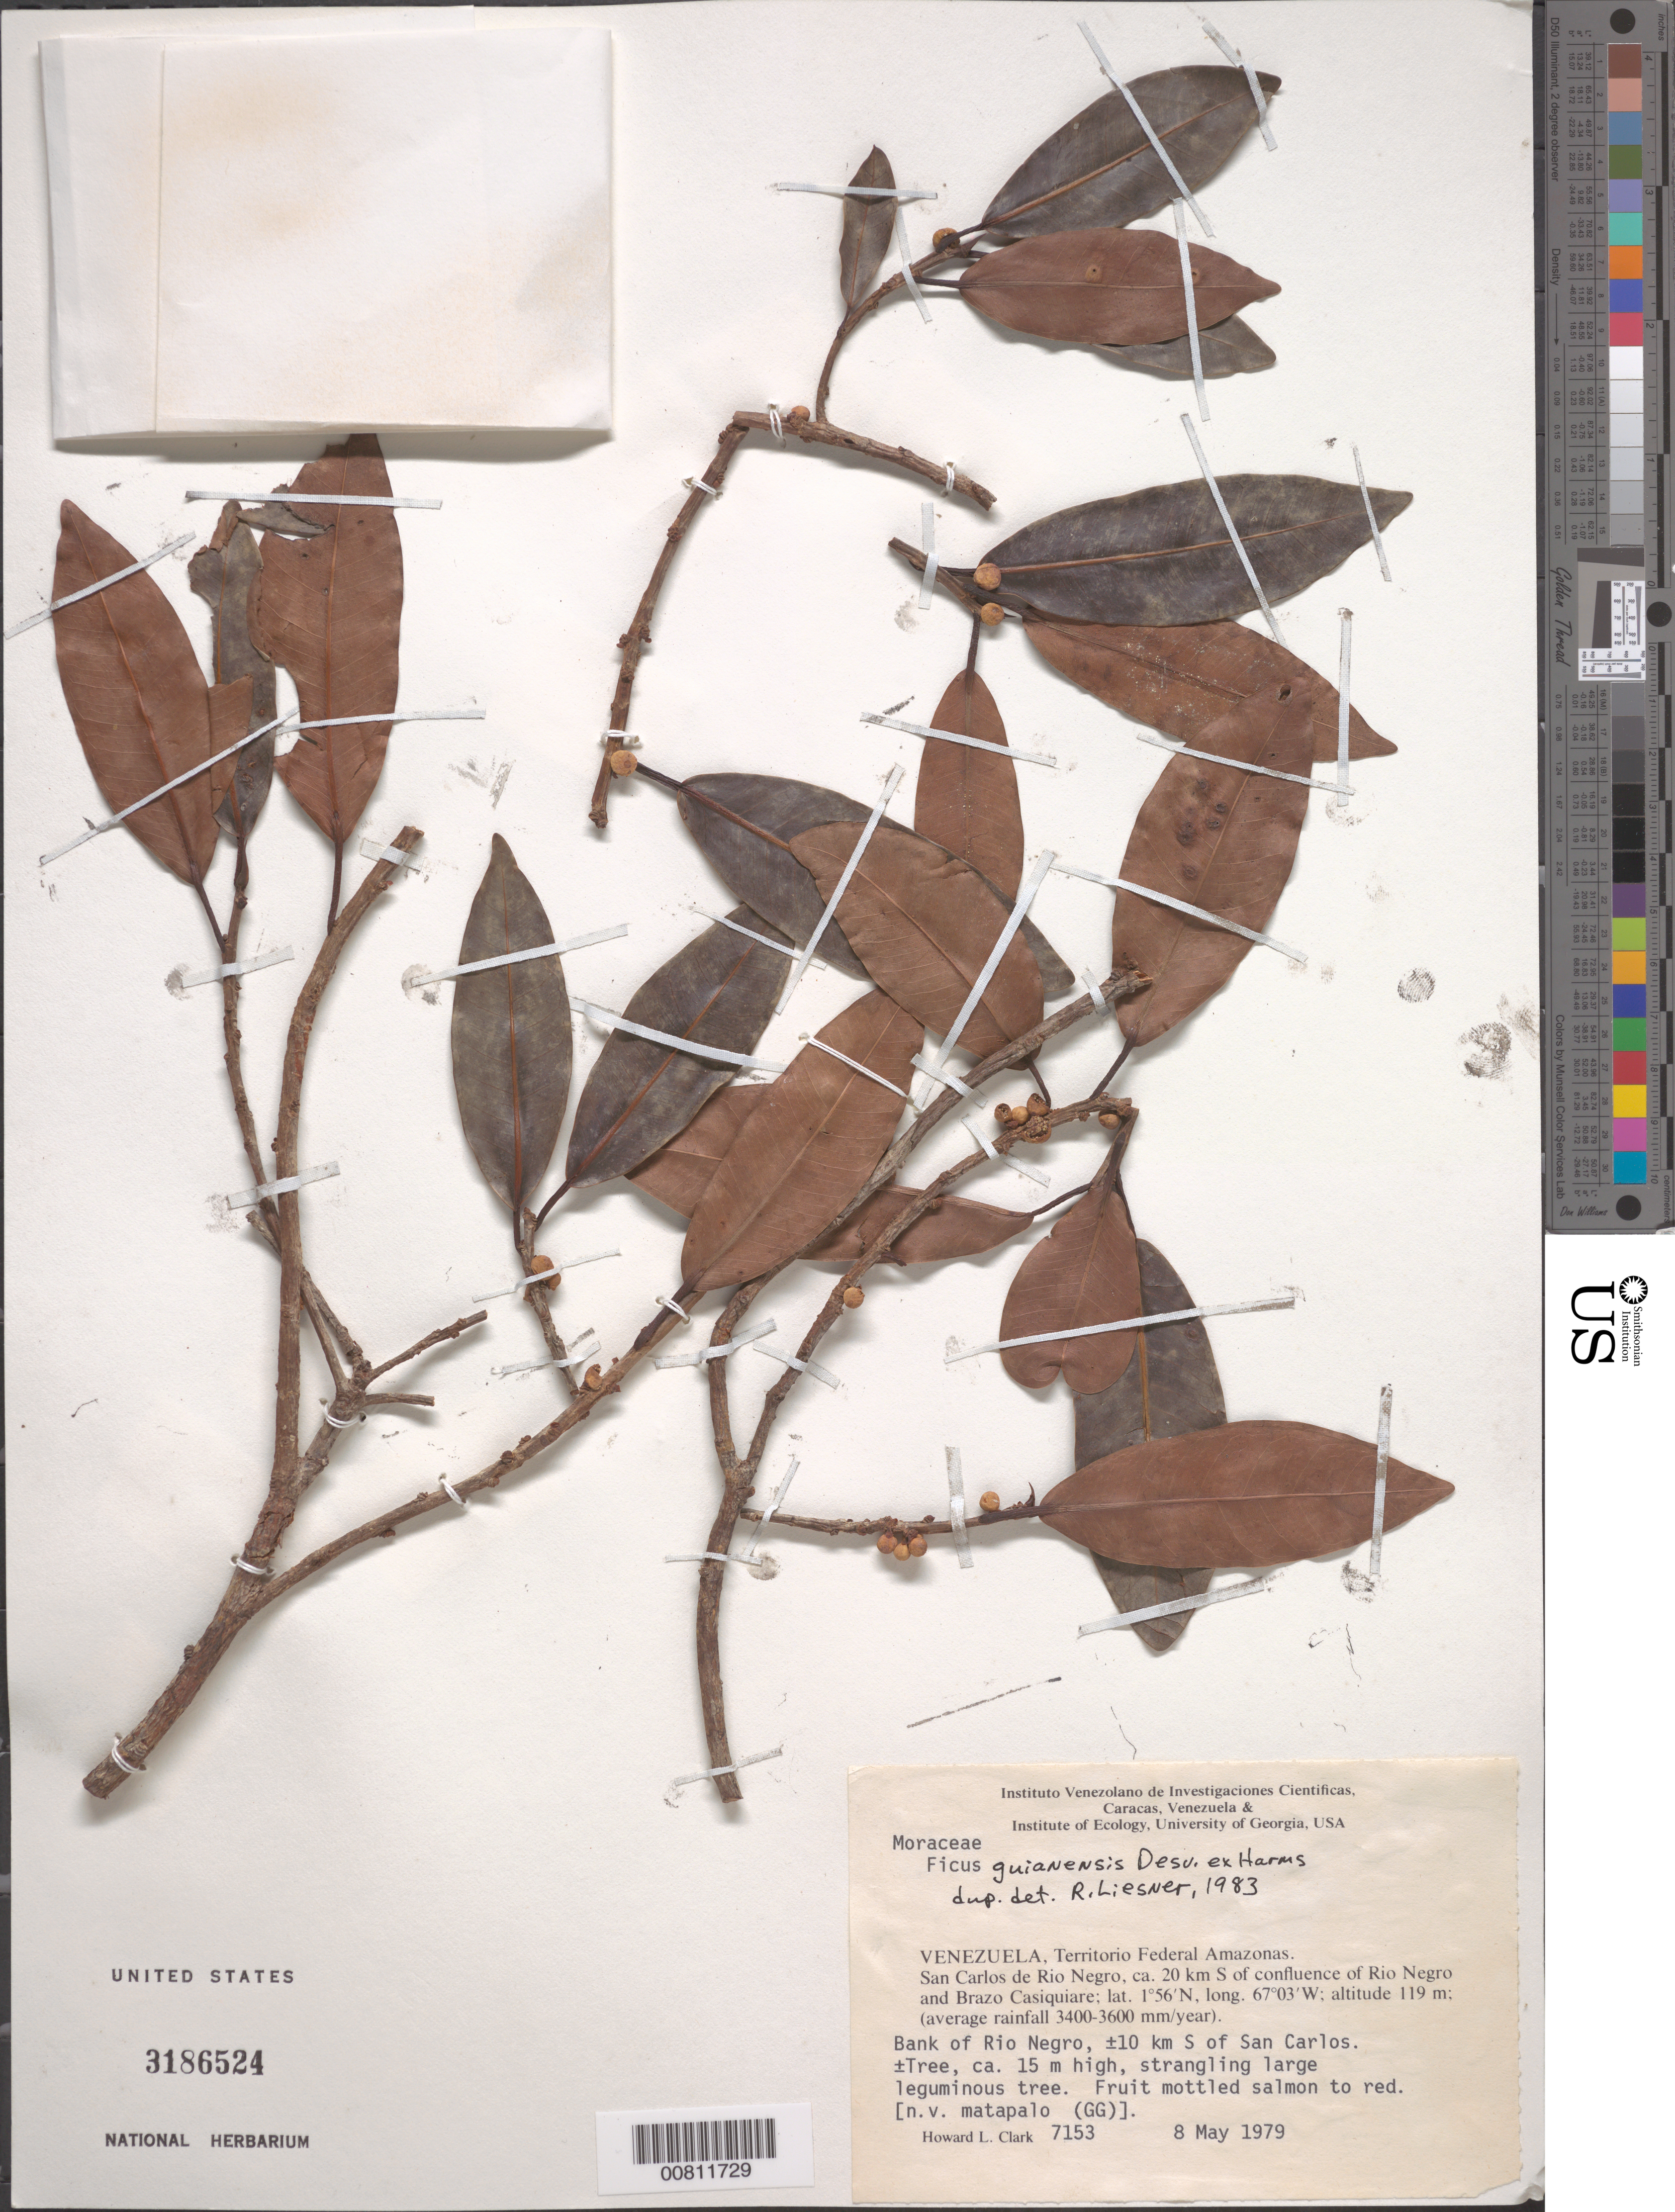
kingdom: Plantae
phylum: Tracheophyta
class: Magnoliopsida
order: Rosales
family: Moraceae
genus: Ficus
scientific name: Ficus guianensis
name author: Desv. ex Ham.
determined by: Liesner, R. L.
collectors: H. L. Clark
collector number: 7153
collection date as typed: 8-May-79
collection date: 1979-05-08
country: Venezuela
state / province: Amazonas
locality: San Carlos de Río Negro, ca. 20 km S of confluence of Río Negro and Brazo Casiquiare, ± 10 km S of San Carlos.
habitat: Riverbank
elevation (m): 119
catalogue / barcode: US 3186524